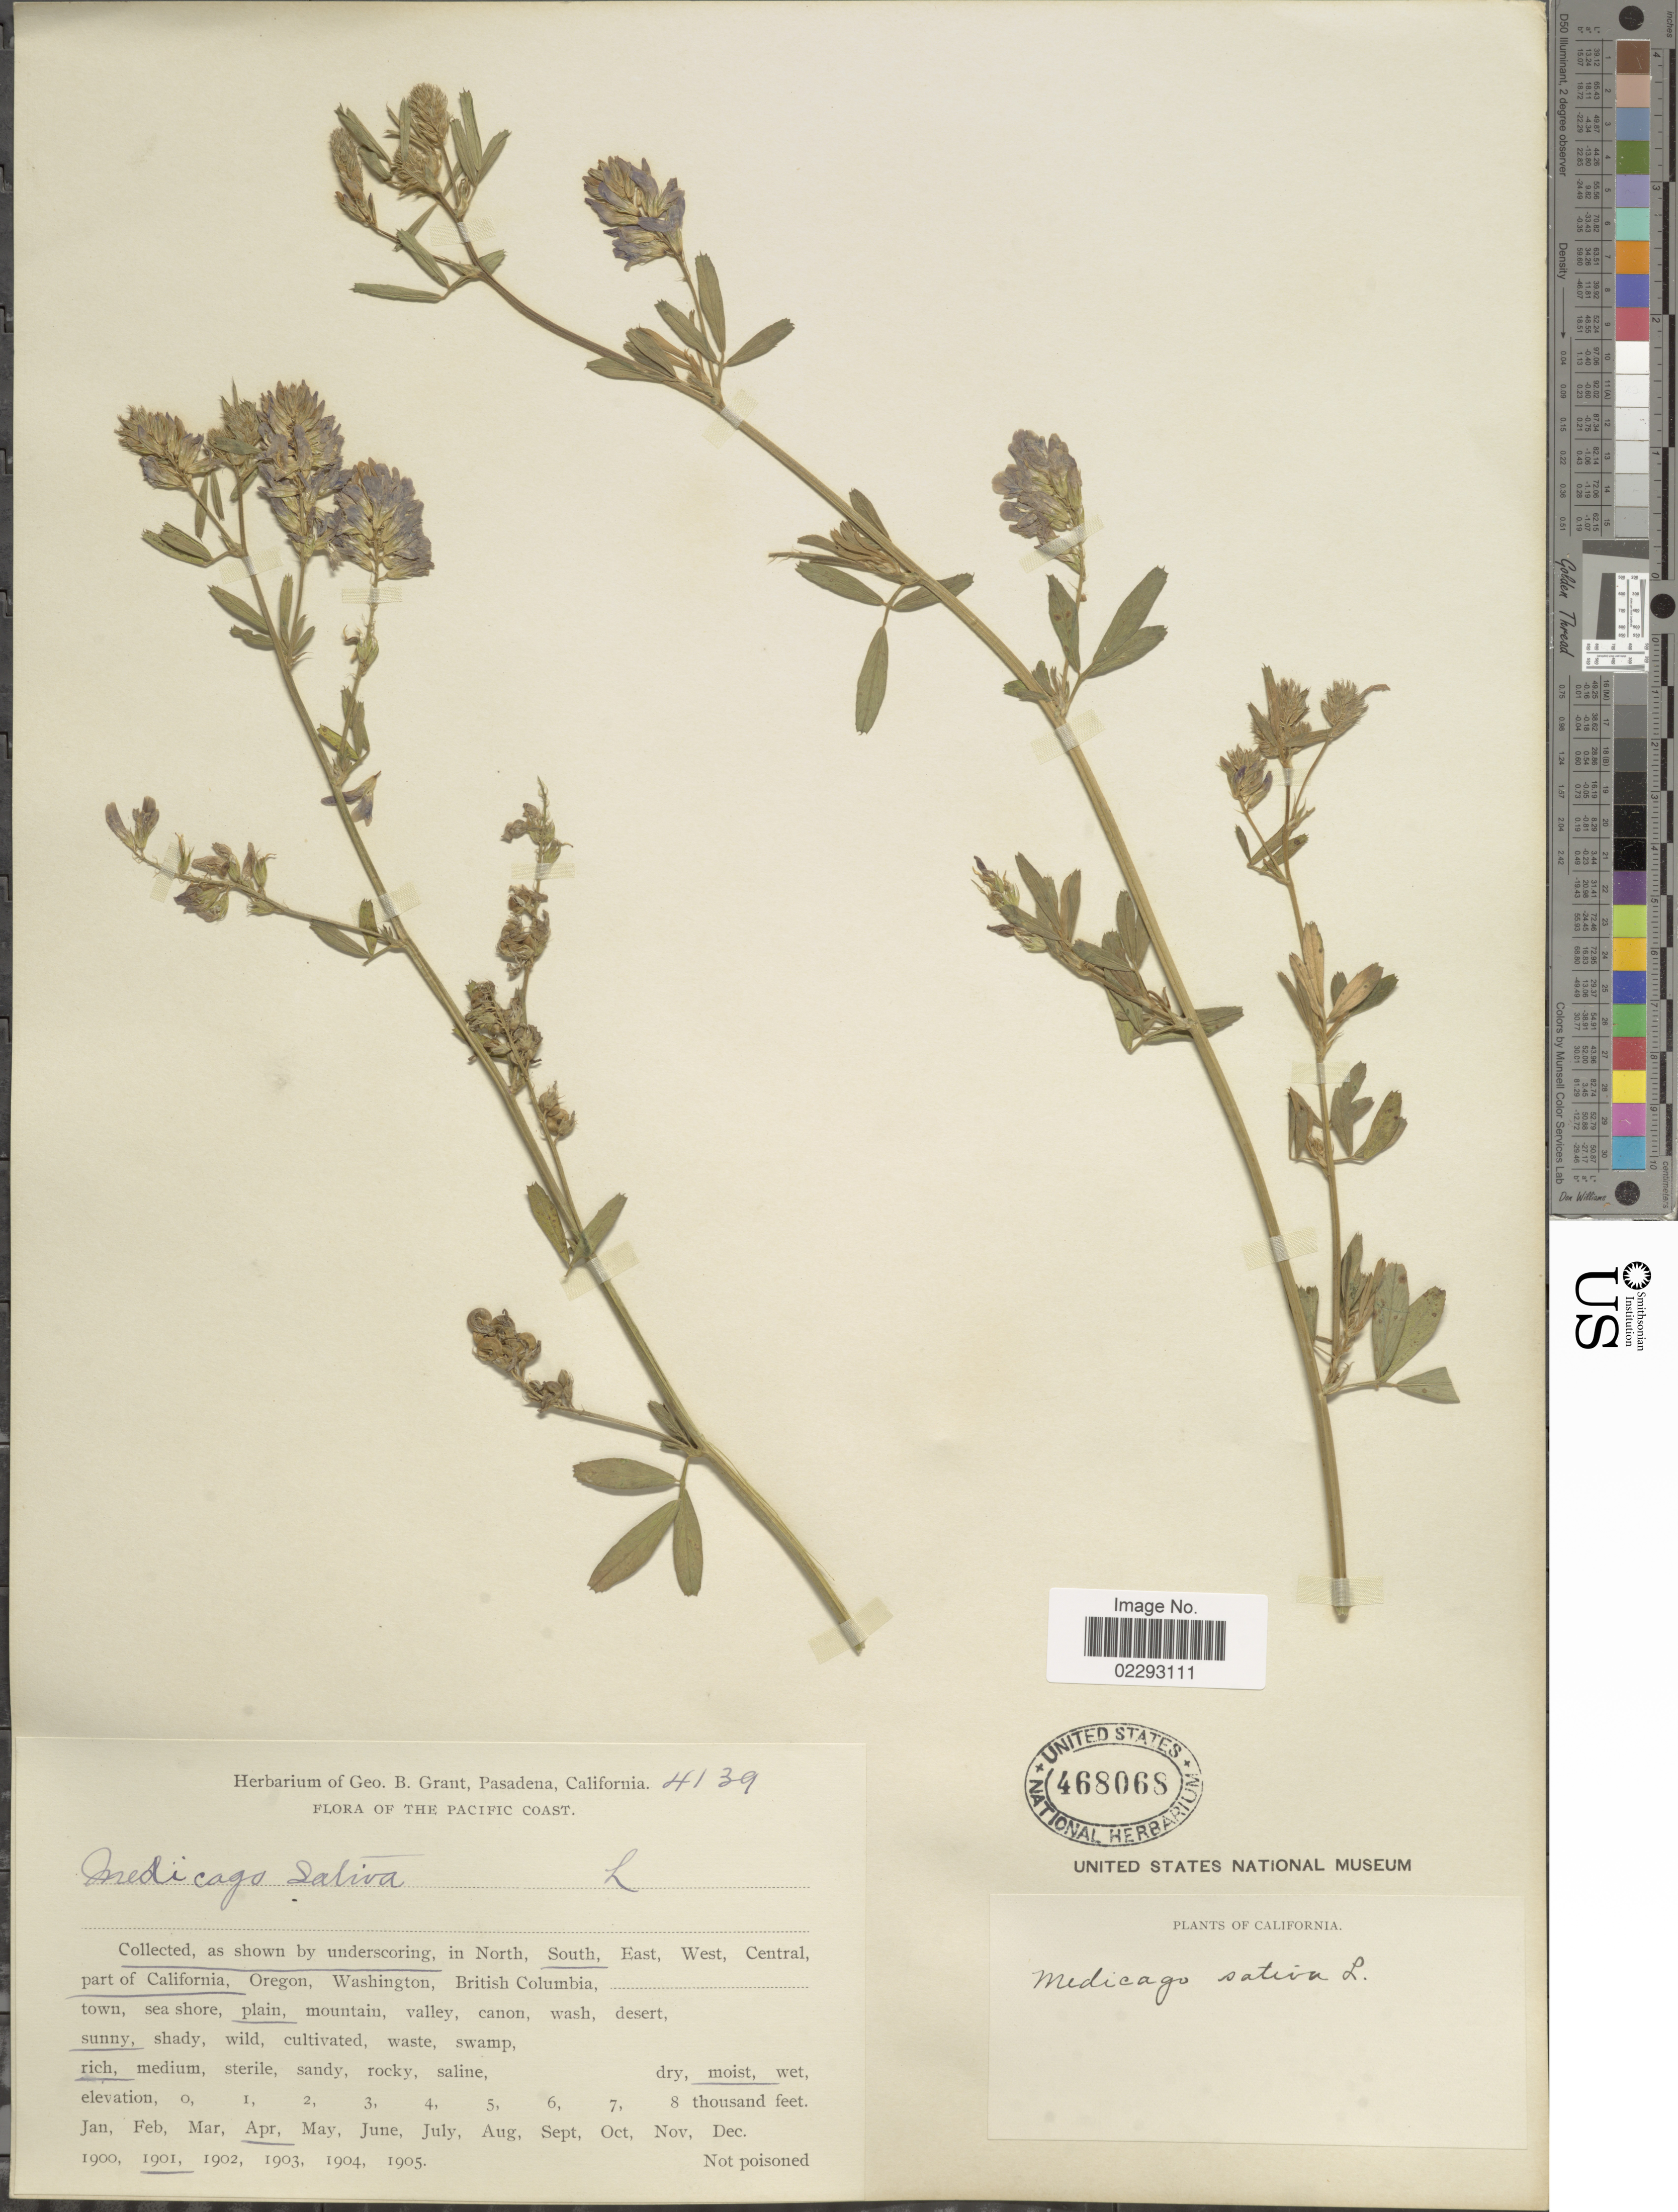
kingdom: Plantae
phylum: Tracheophyta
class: Magnoliopsida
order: Fabales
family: Fabaceae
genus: Medicago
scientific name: Medicago sativa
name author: L.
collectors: ex herb. Geo. B. Grant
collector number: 4139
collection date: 1901-04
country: United States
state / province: California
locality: South, part of California.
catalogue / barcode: US 468068